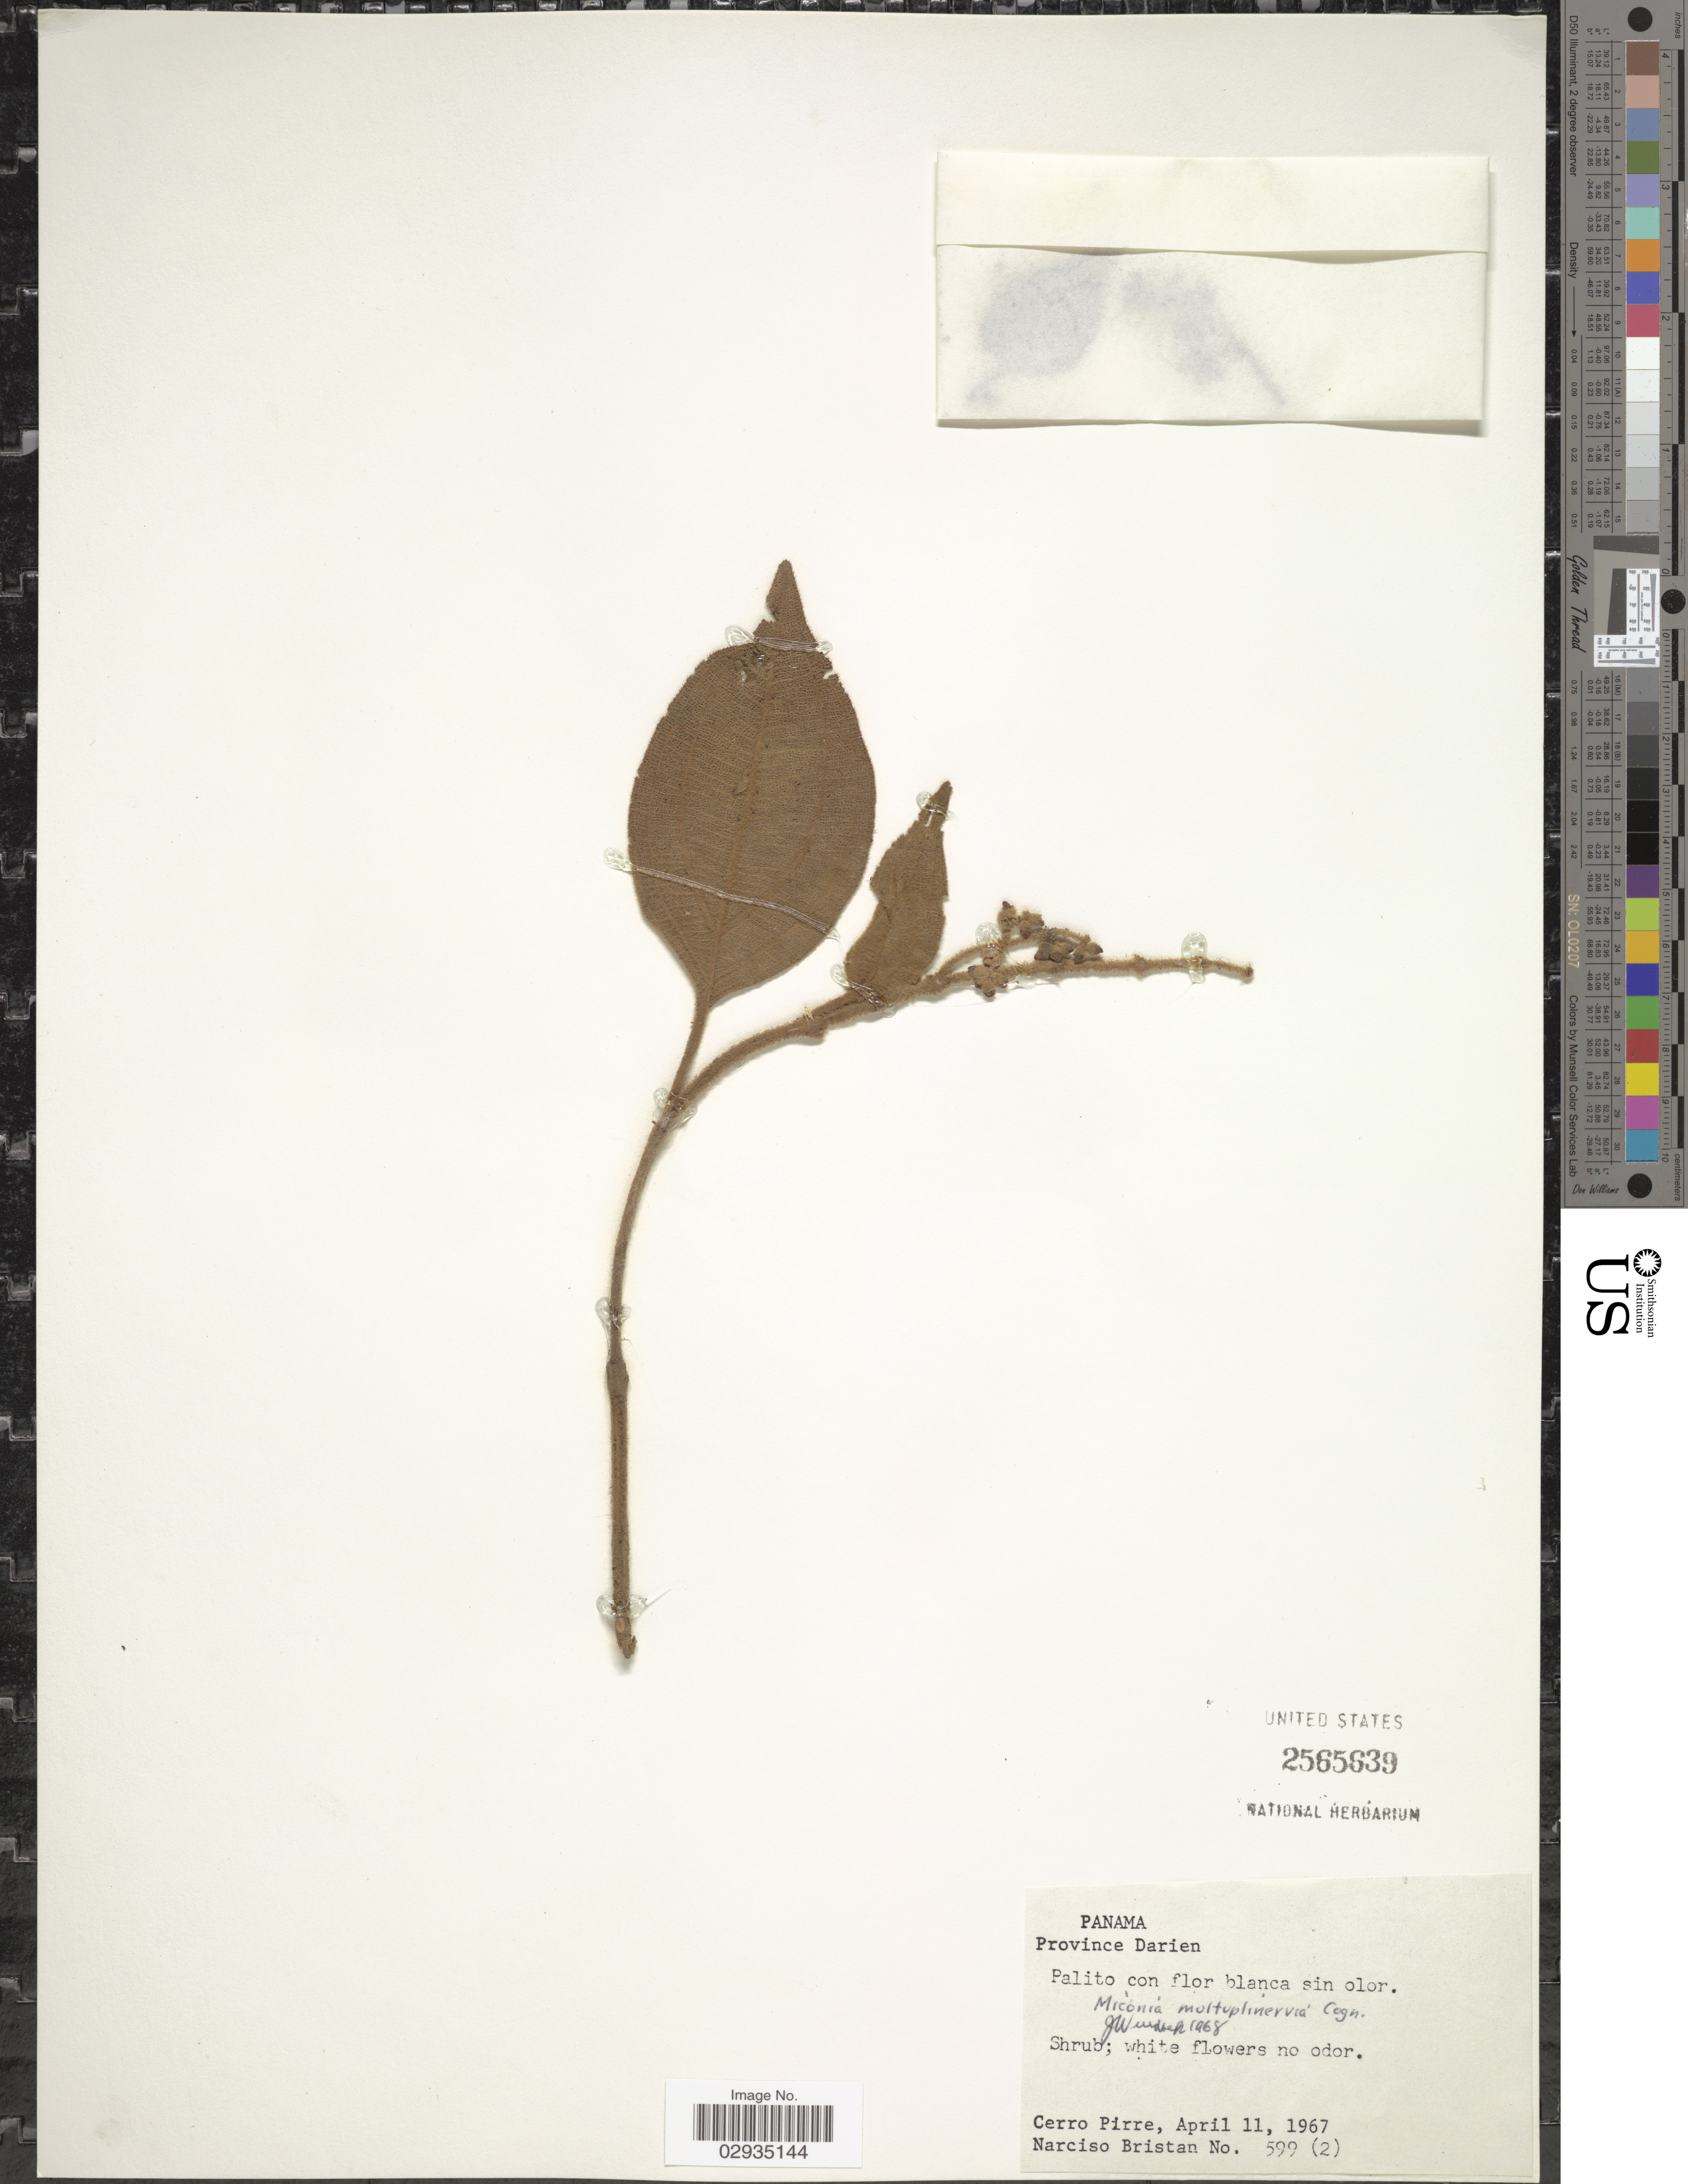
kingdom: Plantae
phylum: Tracheophyta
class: Magnoliopsida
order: Myrtales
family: Melastomataceae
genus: Miconia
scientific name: Miconia multiplinervia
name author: Cogn.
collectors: N. Bristan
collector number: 599 (2)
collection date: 1967-04-11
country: Panama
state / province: Darién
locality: Cerro Pirre.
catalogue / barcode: US 2565639